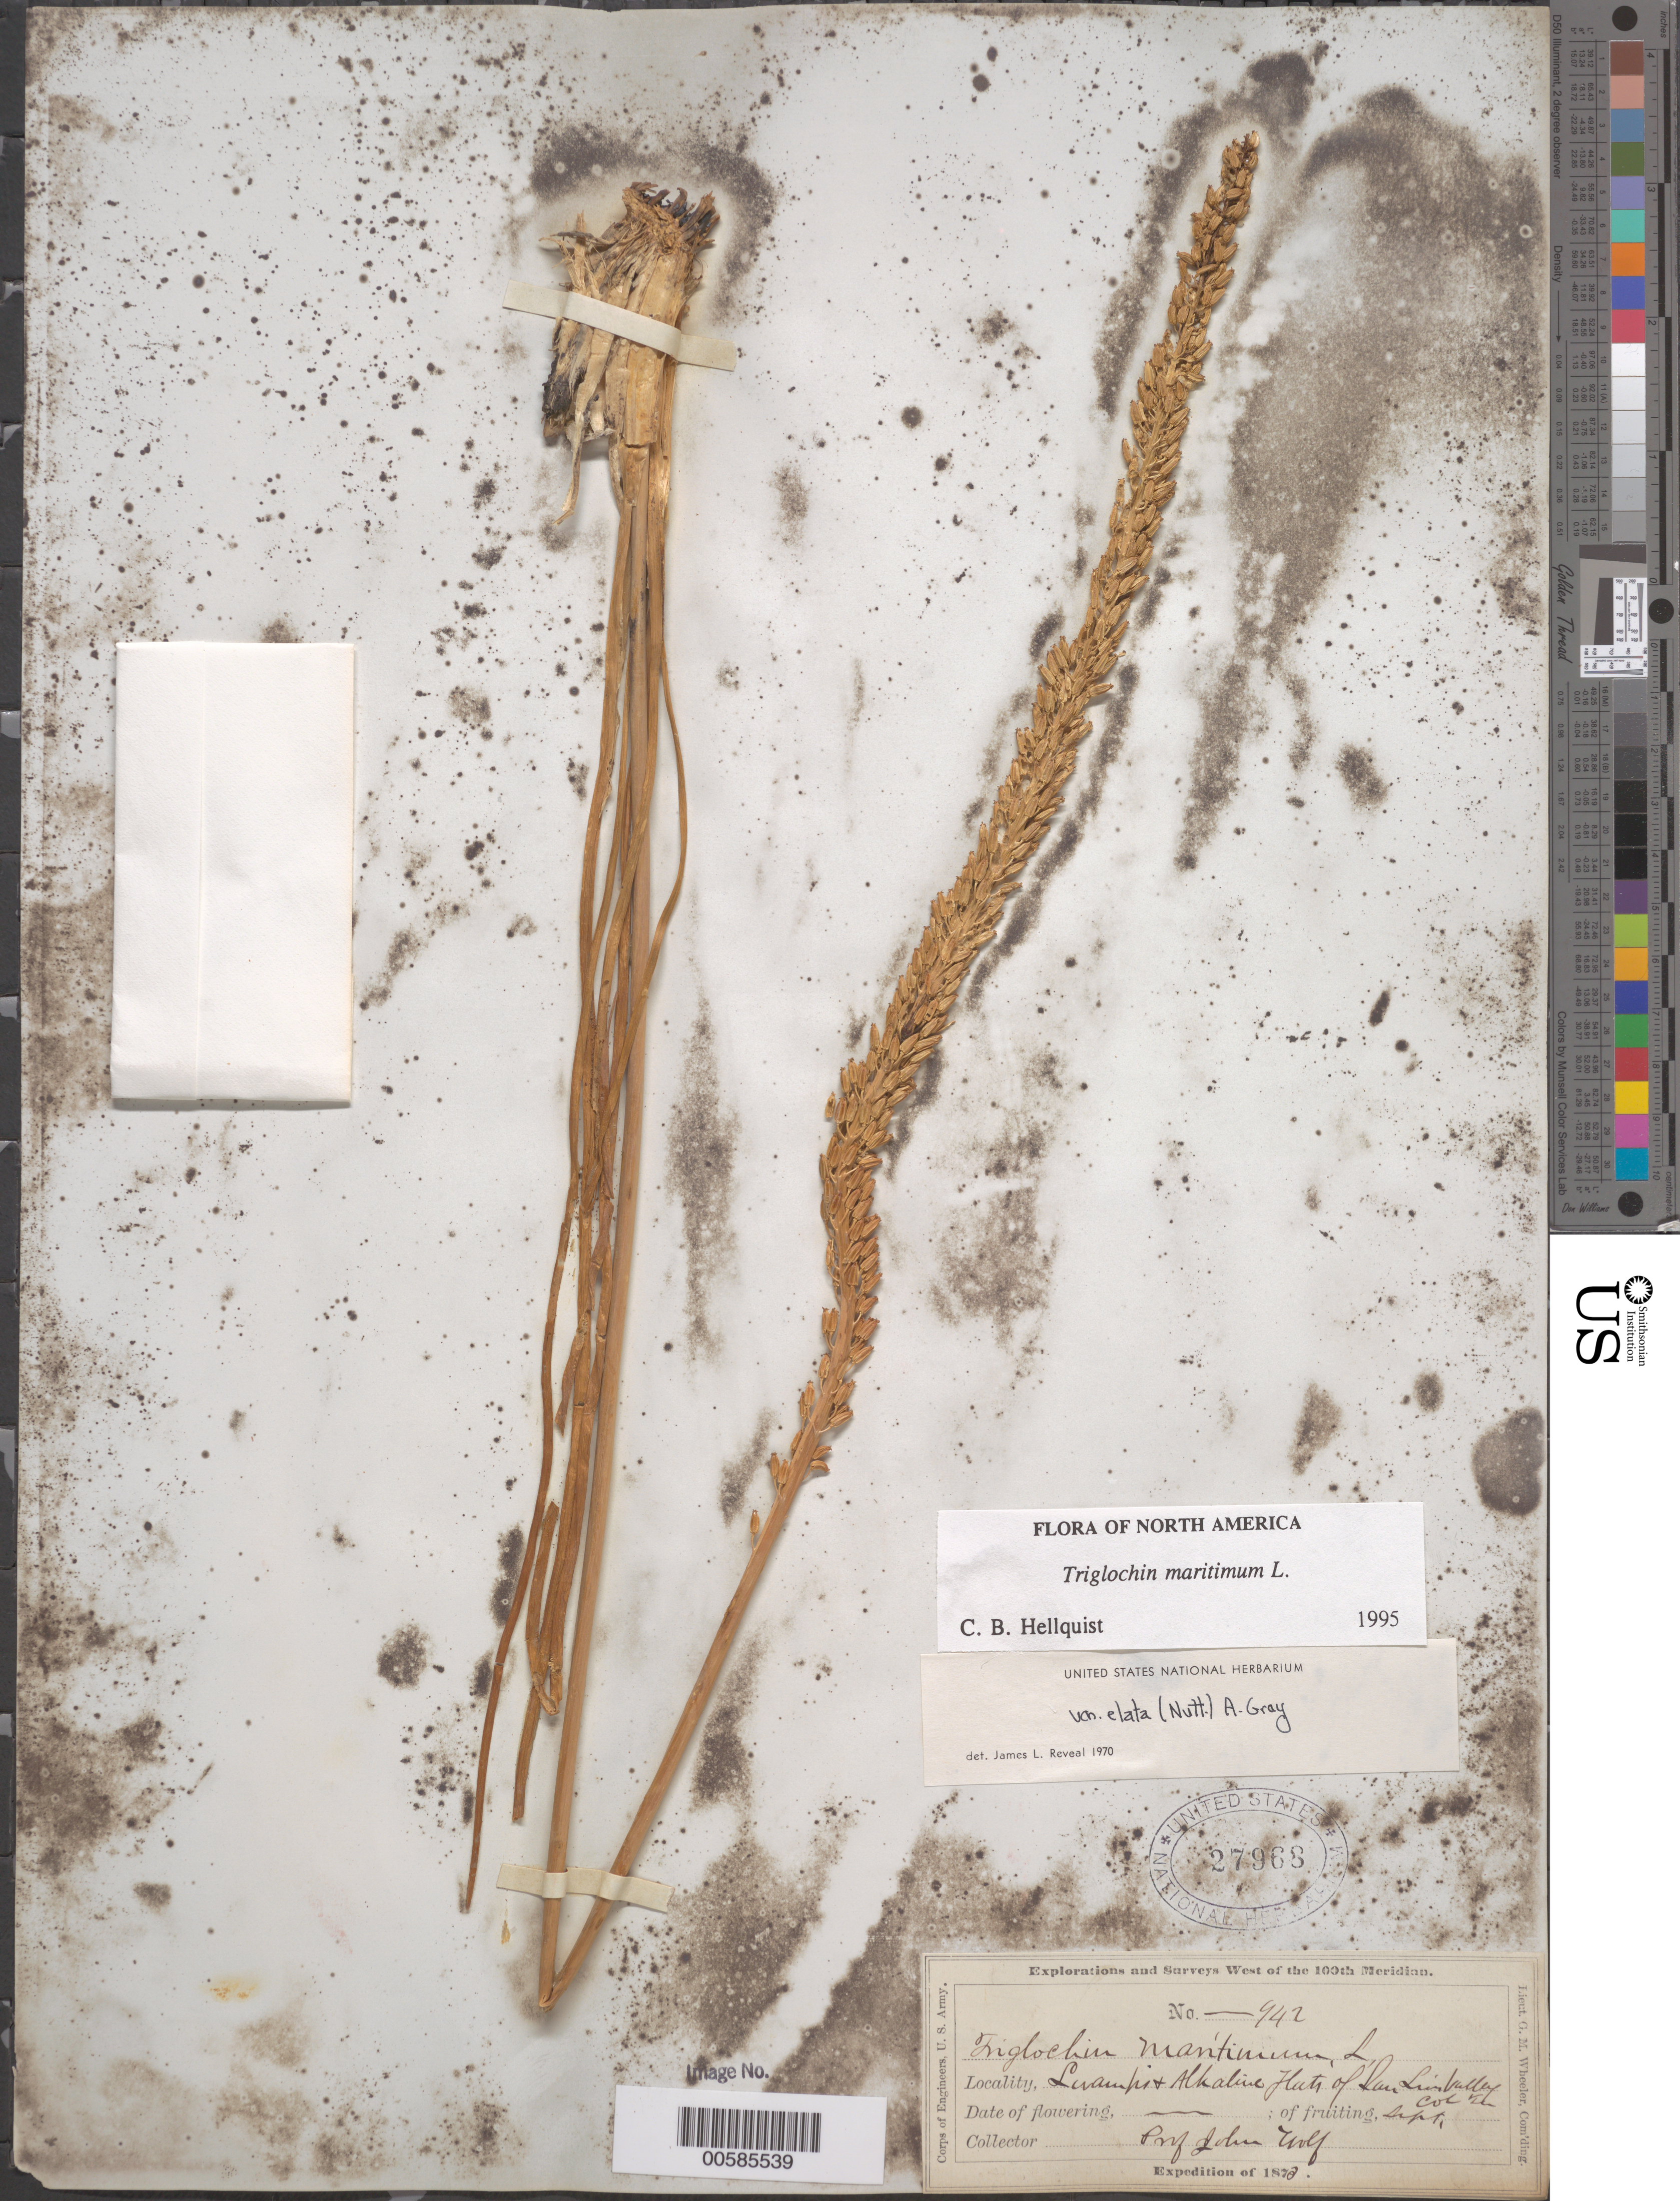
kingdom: Plantae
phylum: Tracheophyta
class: Liliopsida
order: Alismatales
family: Juncaginaceae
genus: Triglochin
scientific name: Triglochin maritima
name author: L.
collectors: J. Wolf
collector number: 942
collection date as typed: Sep 1872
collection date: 1872-09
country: United States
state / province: Arkansas (?)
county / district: Logan ?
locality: San Louis Valley [= Saint Louis Valley?]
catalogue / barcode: US 27968